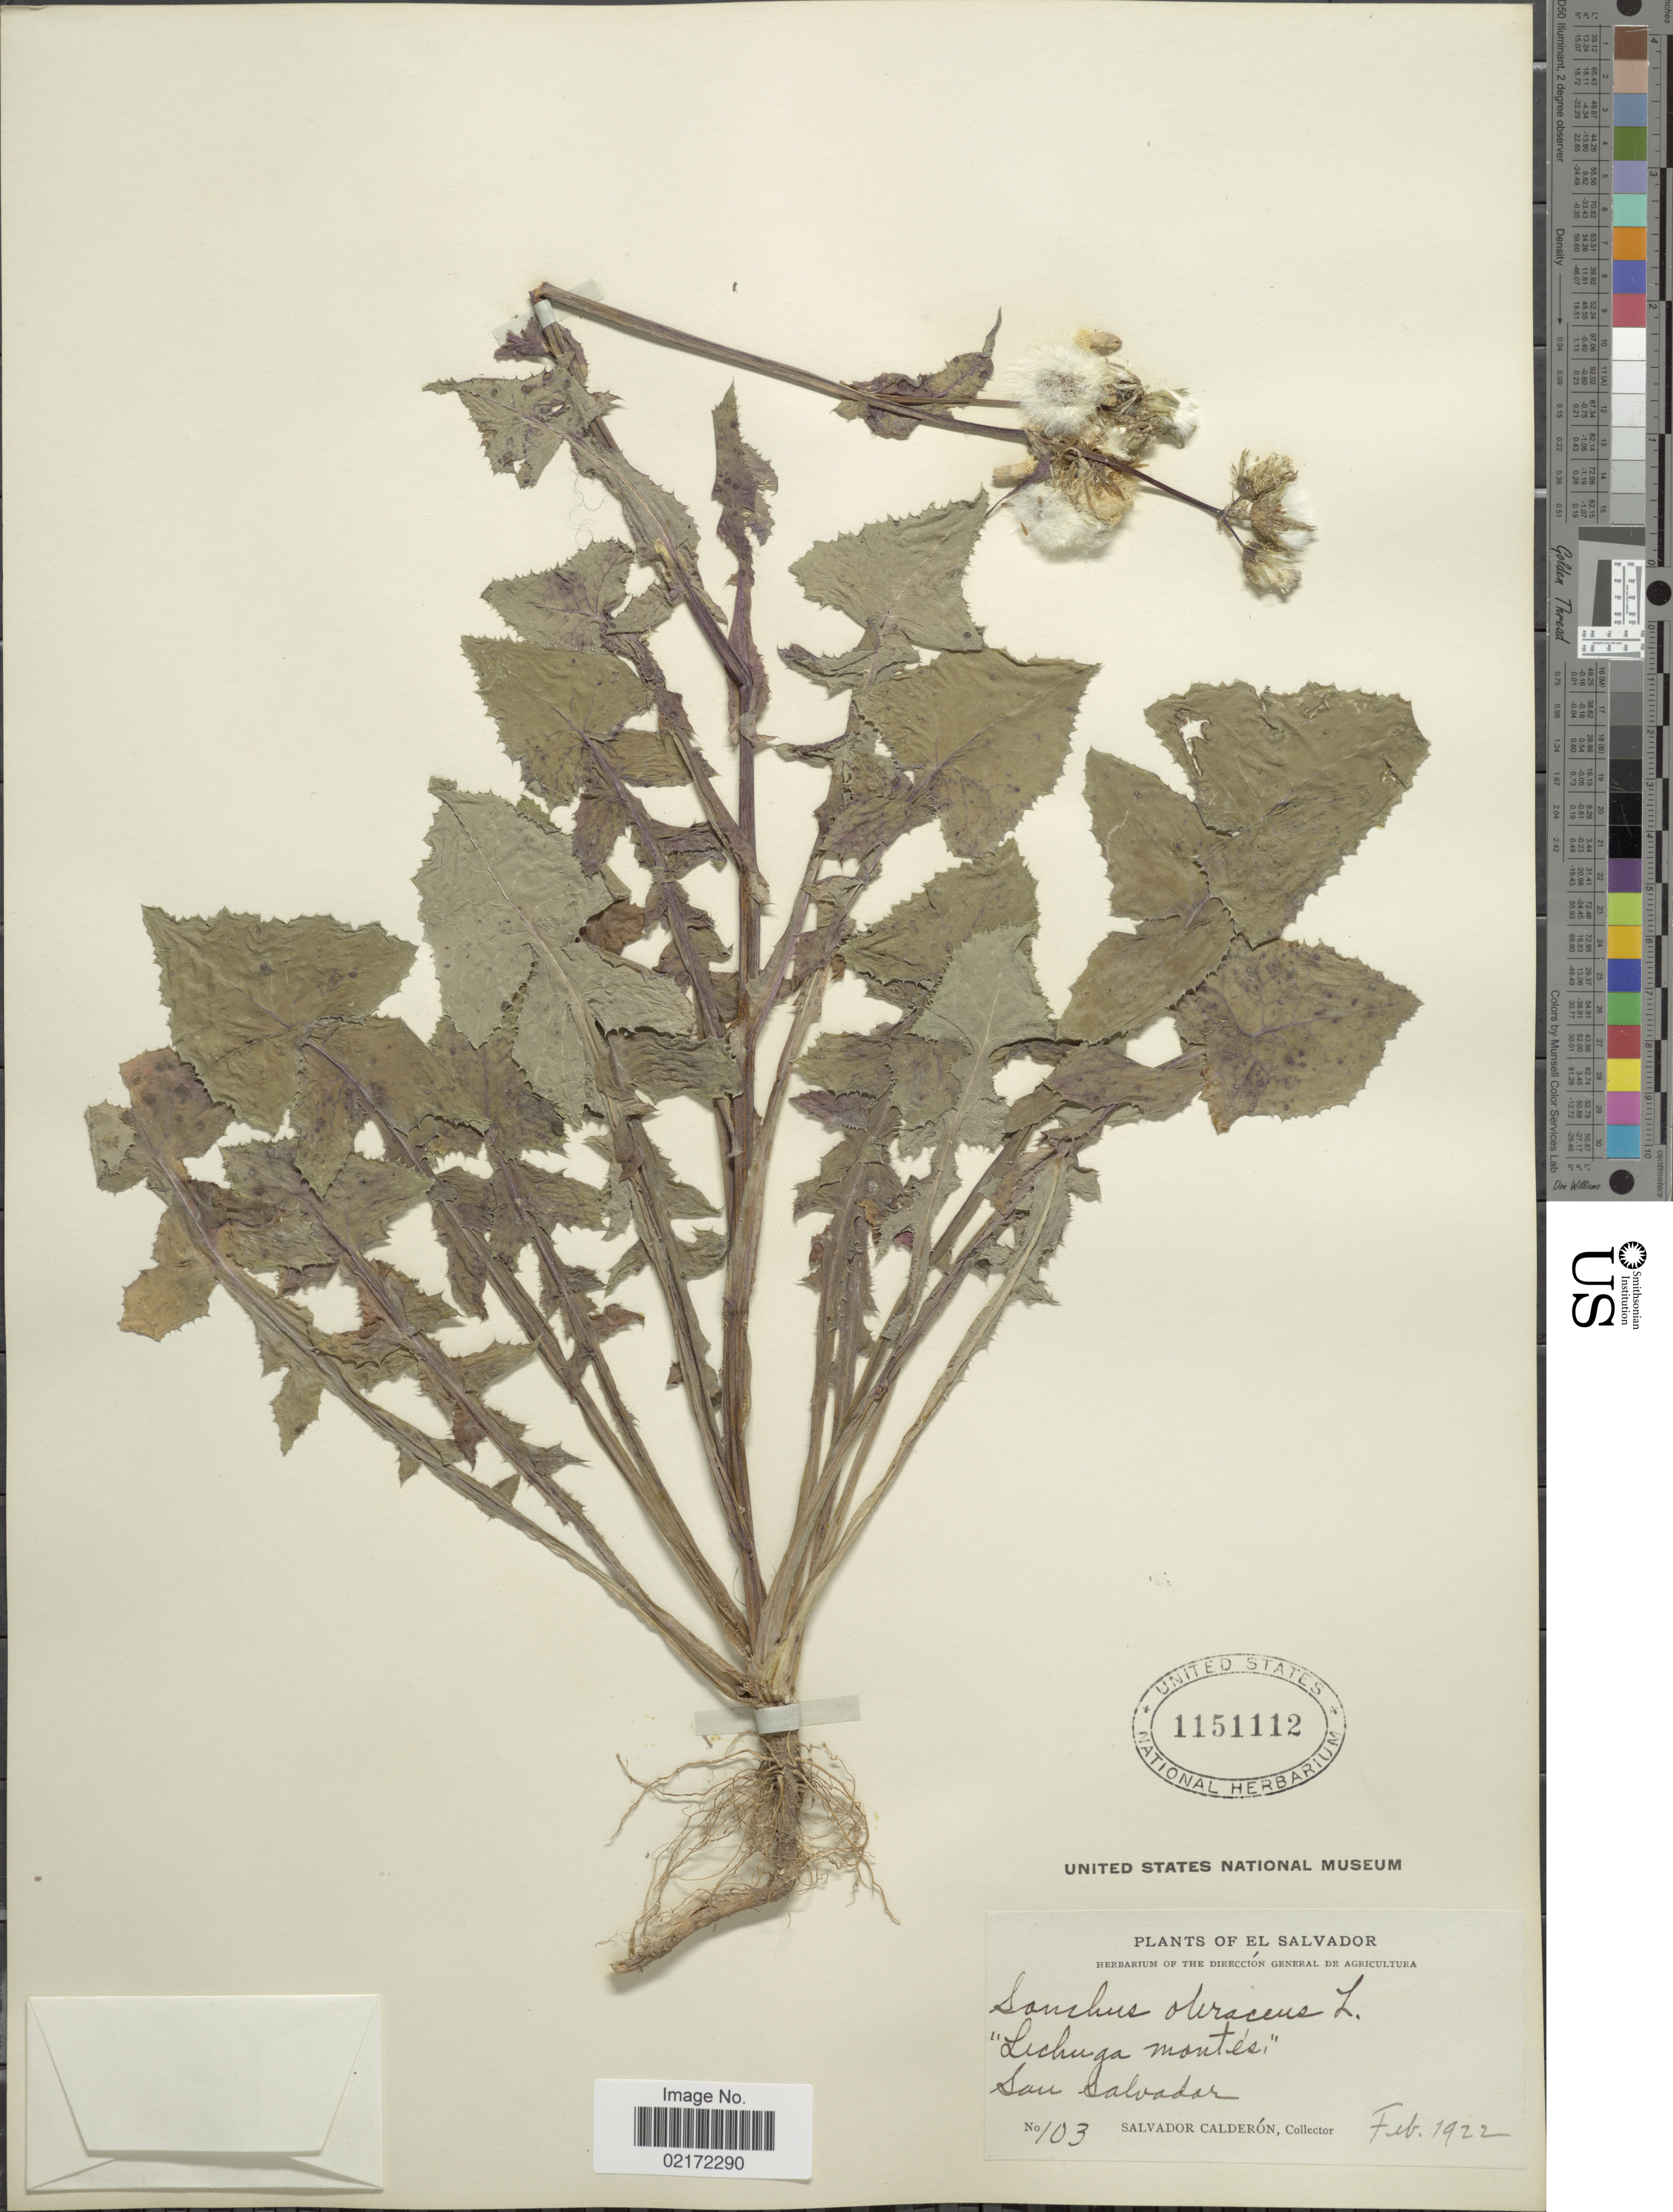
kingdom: Plantae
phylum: Tracheophyta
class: Magnoliopsida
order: Asterales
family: Asteraceae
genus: Sonchus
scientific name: Sonchus oleraceus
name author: L.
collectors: S. Calderón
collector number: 103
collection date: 1922-02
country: El Salvador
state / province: San Salvador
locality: San Salvador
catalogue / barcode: US 1151112